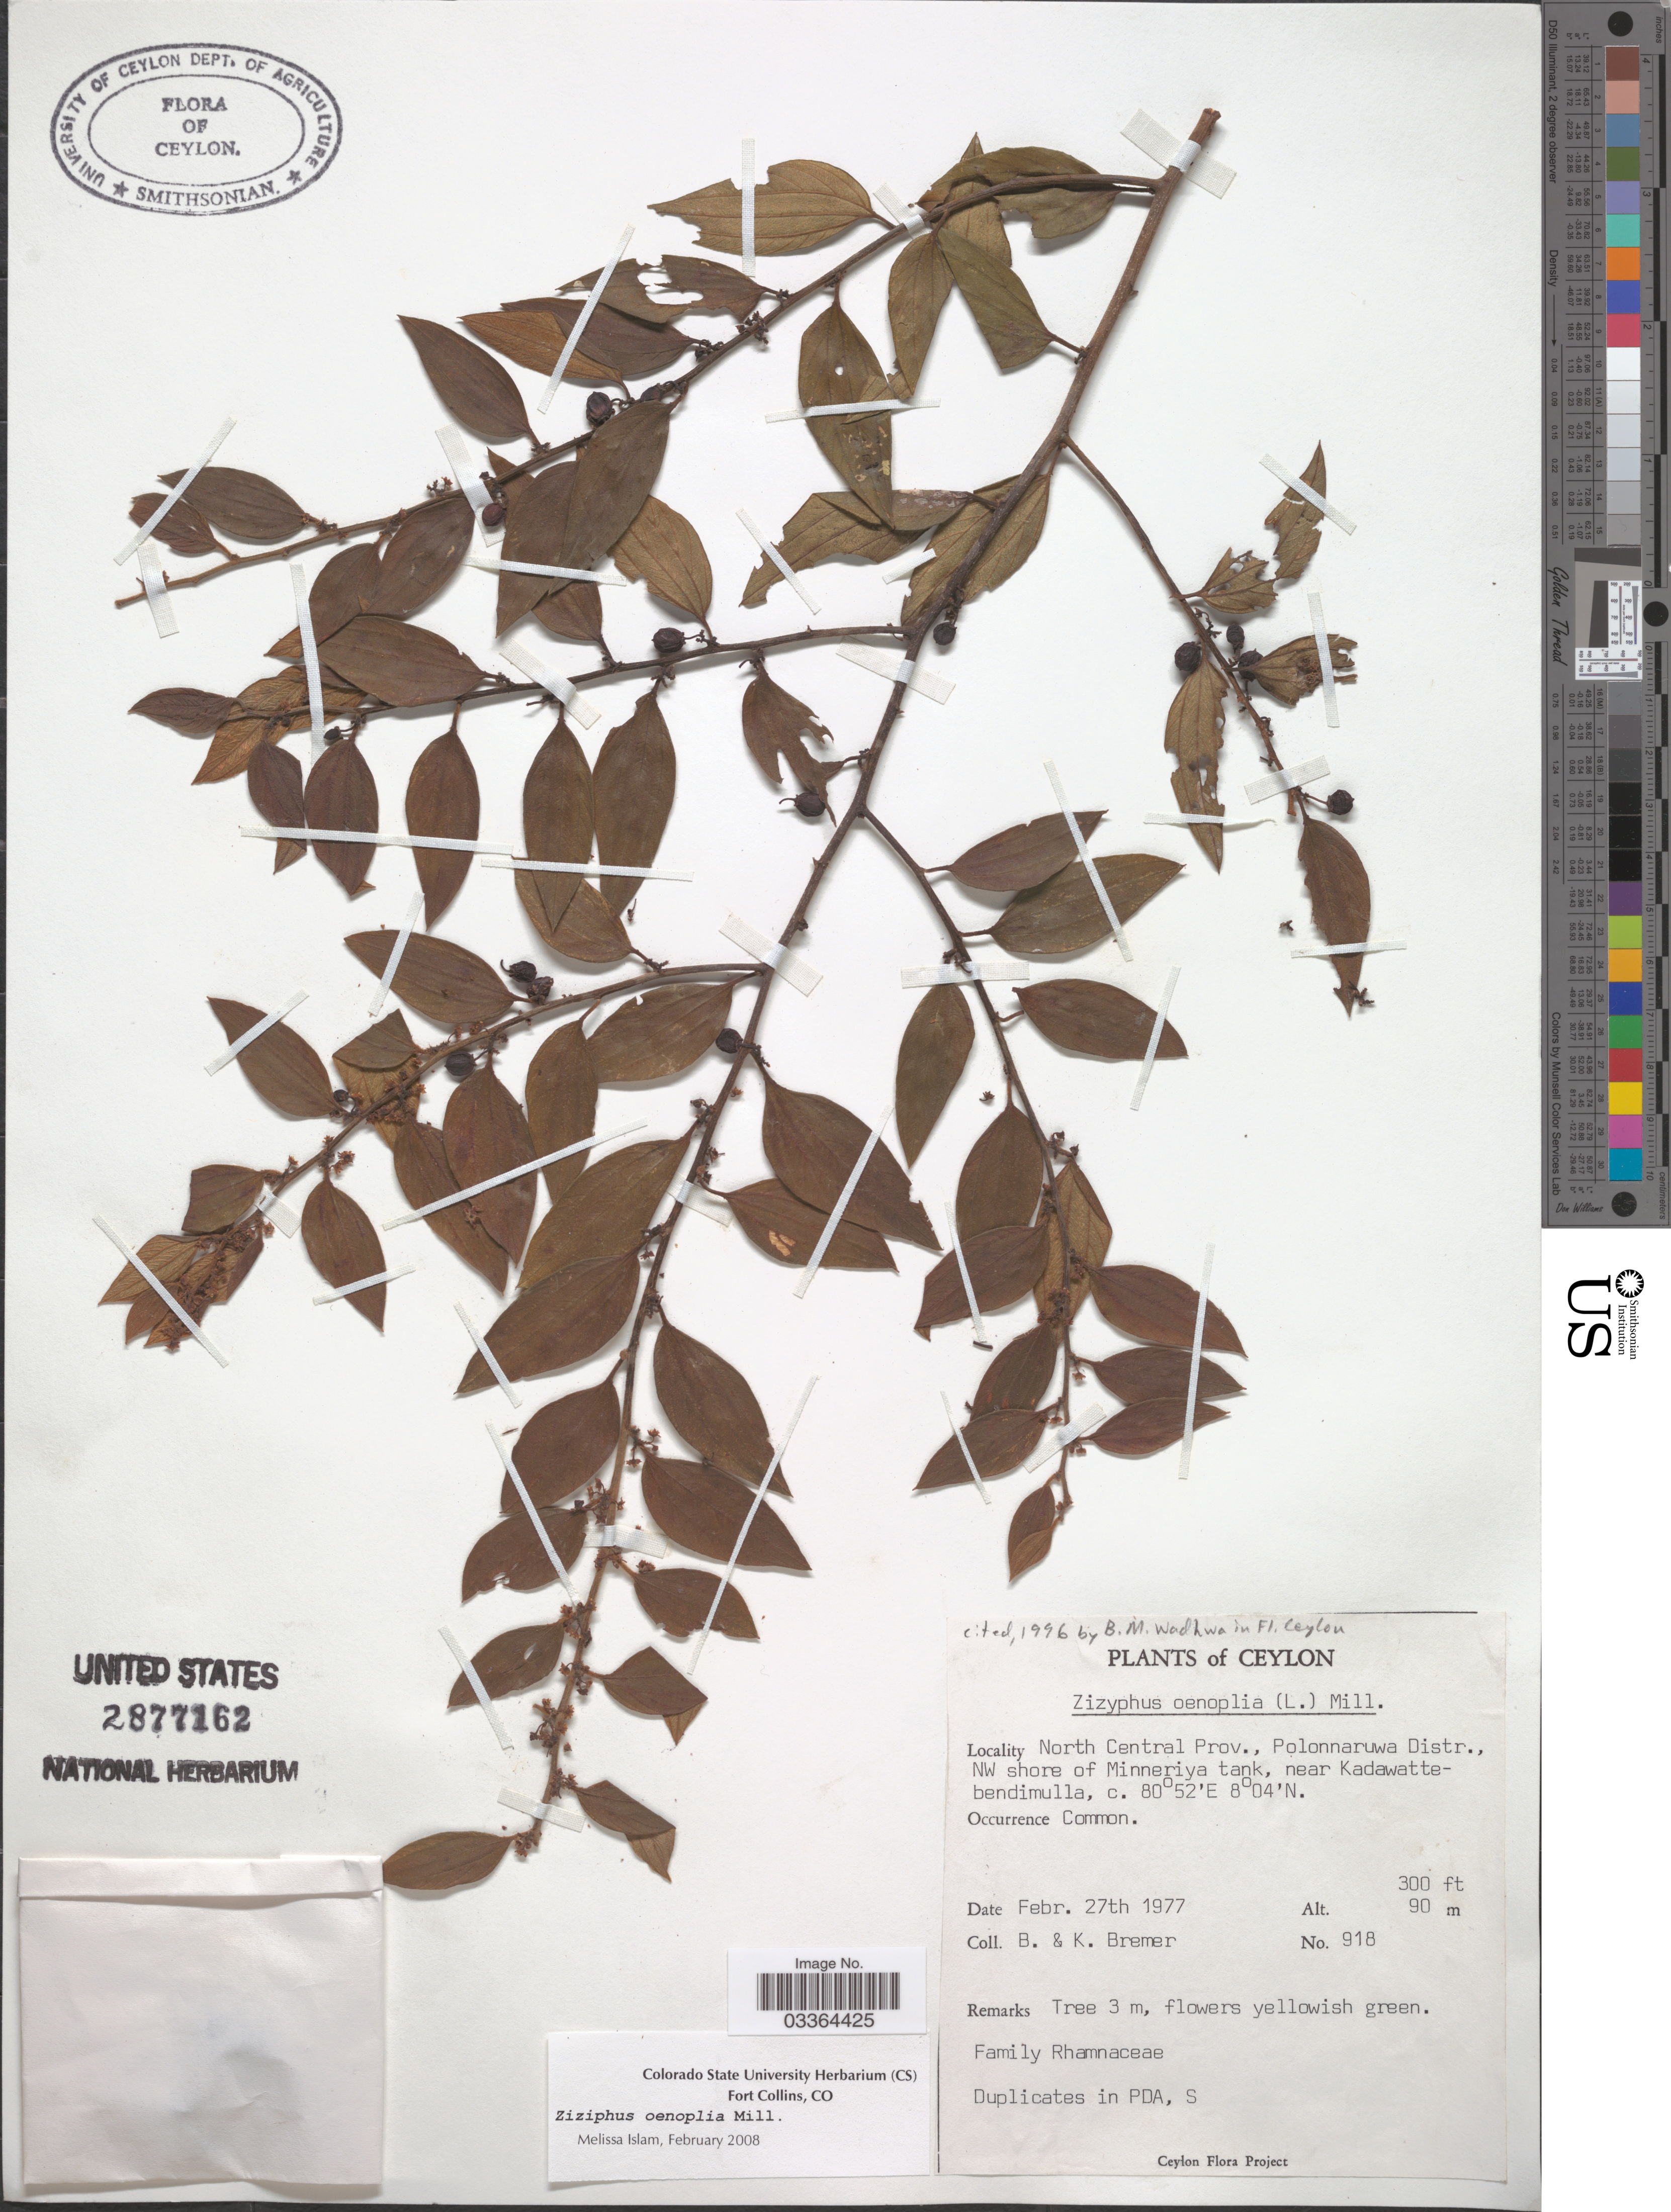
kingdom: Plantae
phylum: Tracheophyta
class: Magnoliopsida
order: Rosales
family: Rhamnaceae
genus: Ziziphus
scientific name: Ziziphus oenopolia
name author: (L.) Mill.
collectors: B. Bremer & K. Bremer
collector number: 918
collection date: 1977-02-27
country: Sri Lanka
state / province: North Central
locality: Ceylon. Polonnaruwa Distr., NW shore of Minneriya tank, near Kadawatte-bendimulla.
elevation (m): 91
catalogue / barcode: US 2877162